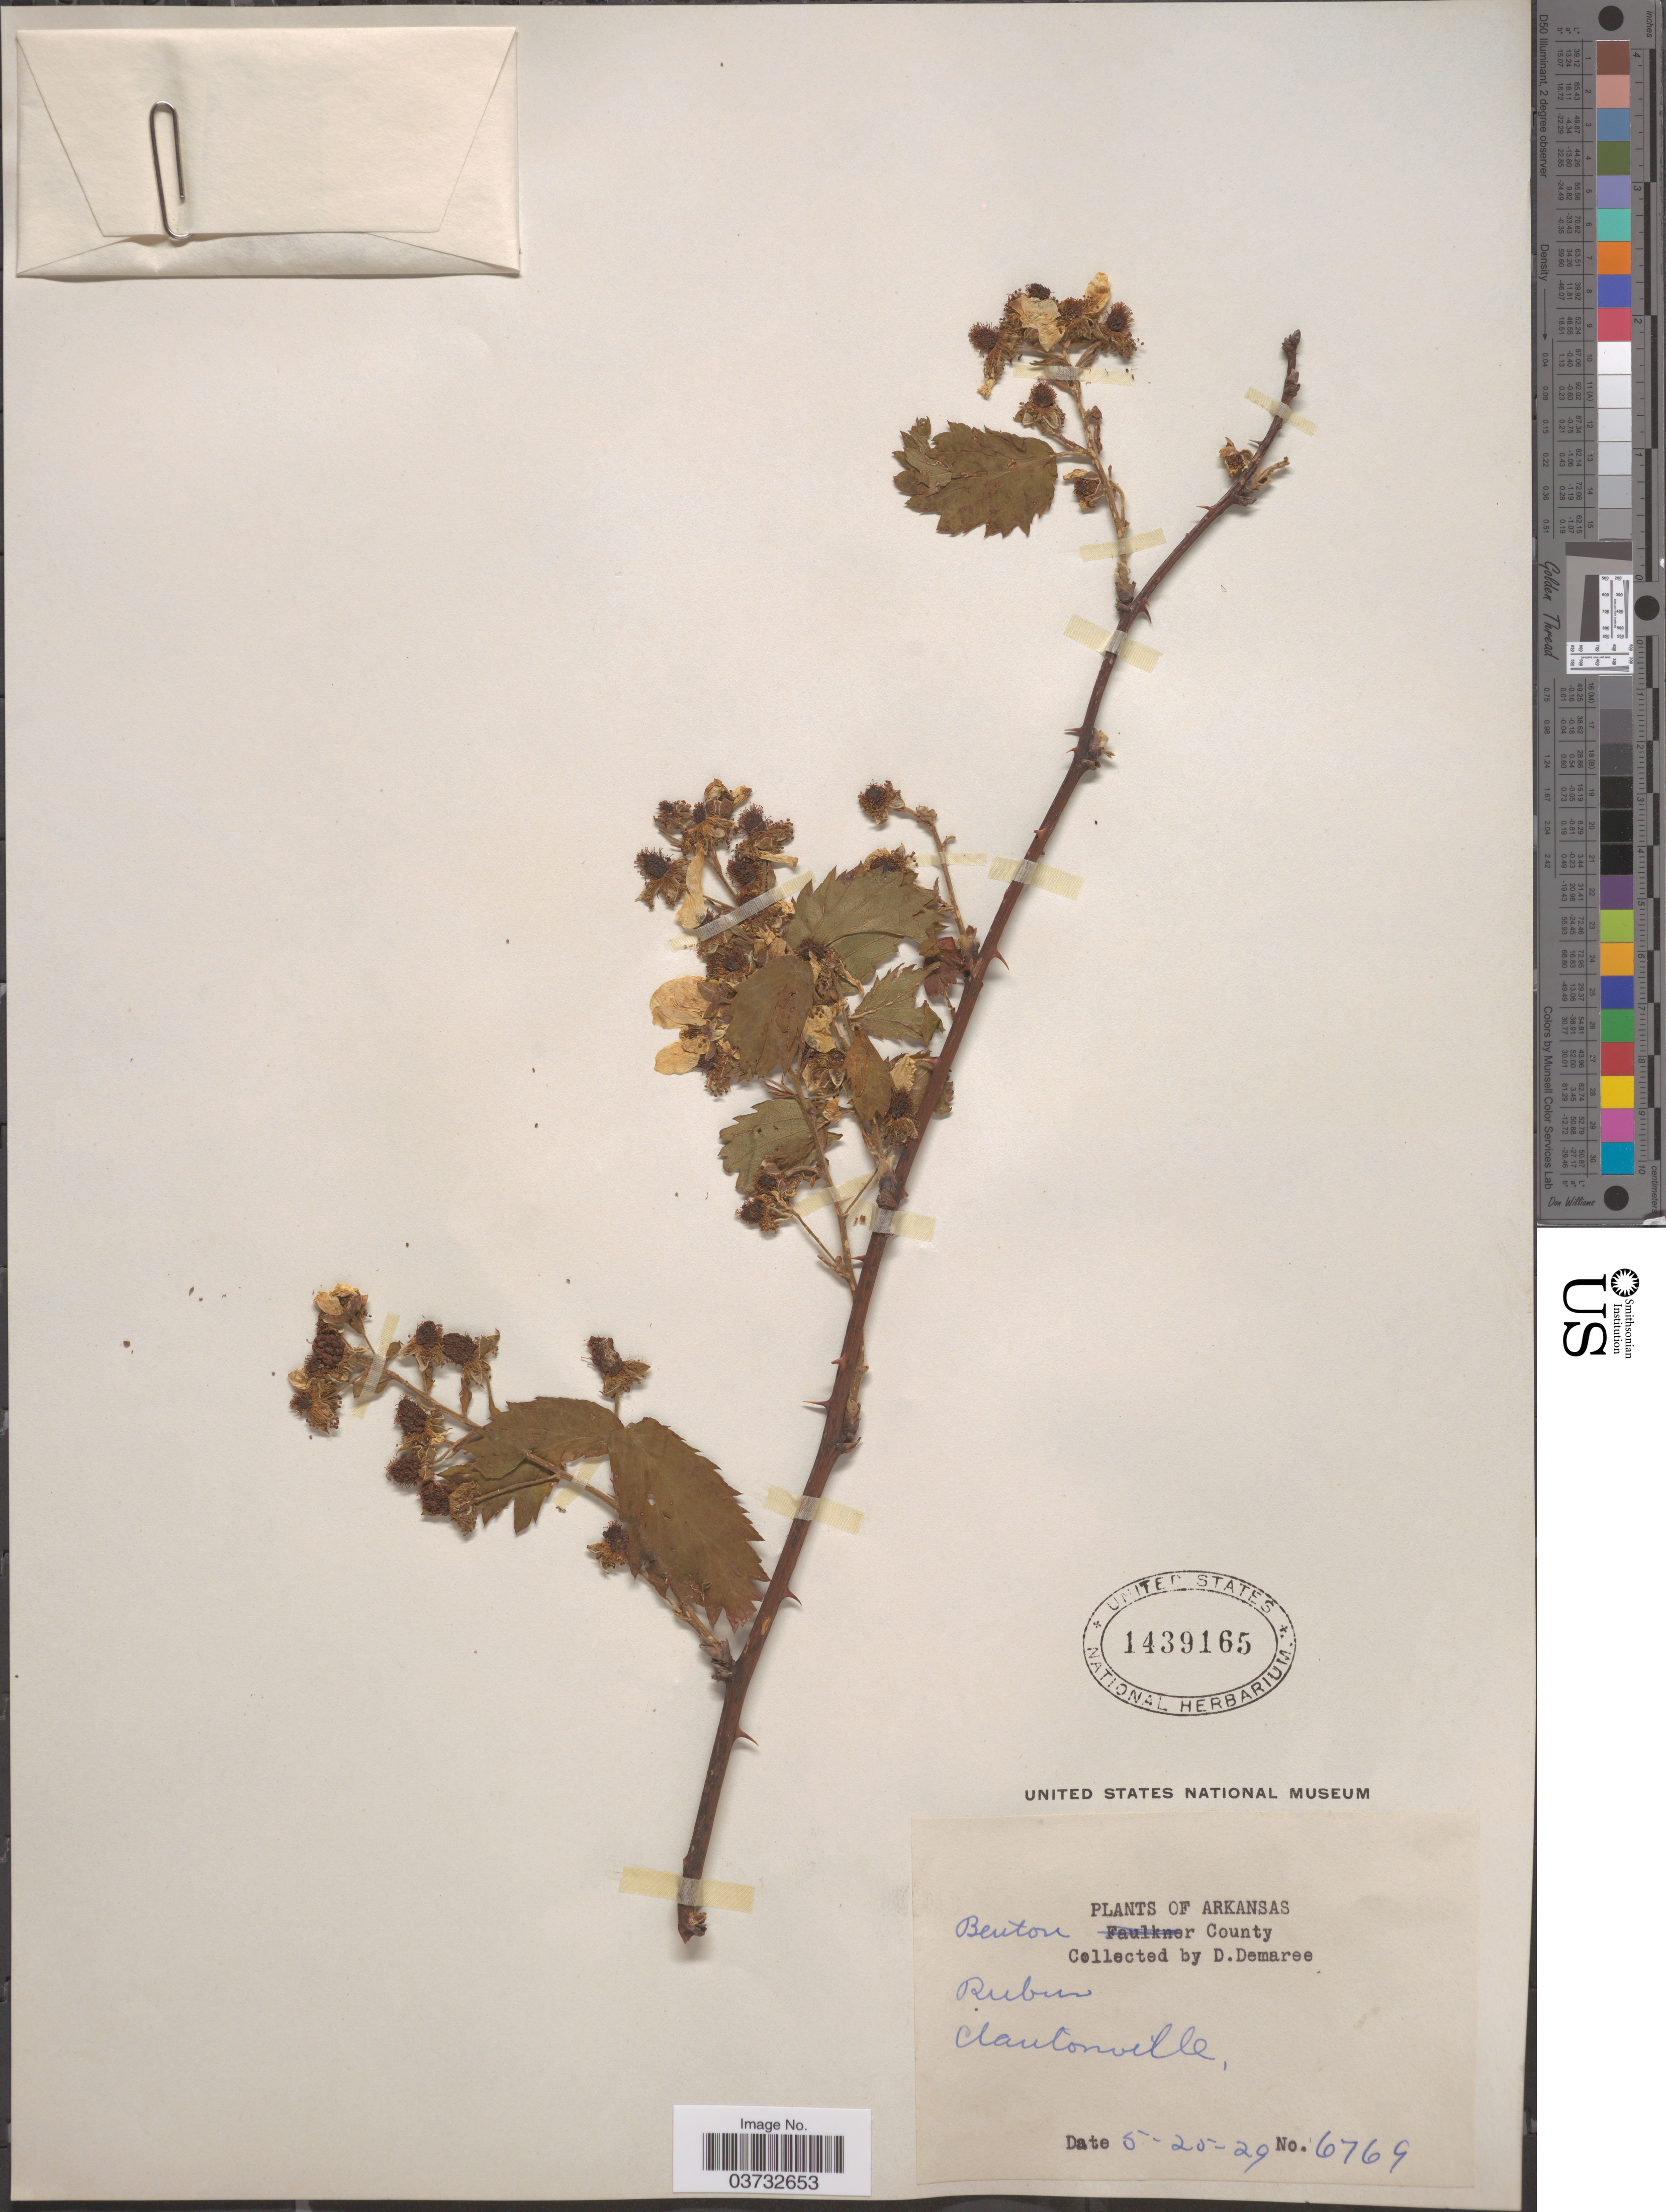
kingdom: Plantae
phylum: Tracheophyta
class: Magnoliopsida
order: Rosales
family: Rosaceae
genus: Rubus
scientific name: Rubus sp.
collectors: D. Demaree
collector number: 6769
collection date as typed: Transcribed d/m/y: 25/5/29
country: United States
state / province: Arkansas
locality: Benton County. Clantonville.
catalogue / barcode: US 1439165